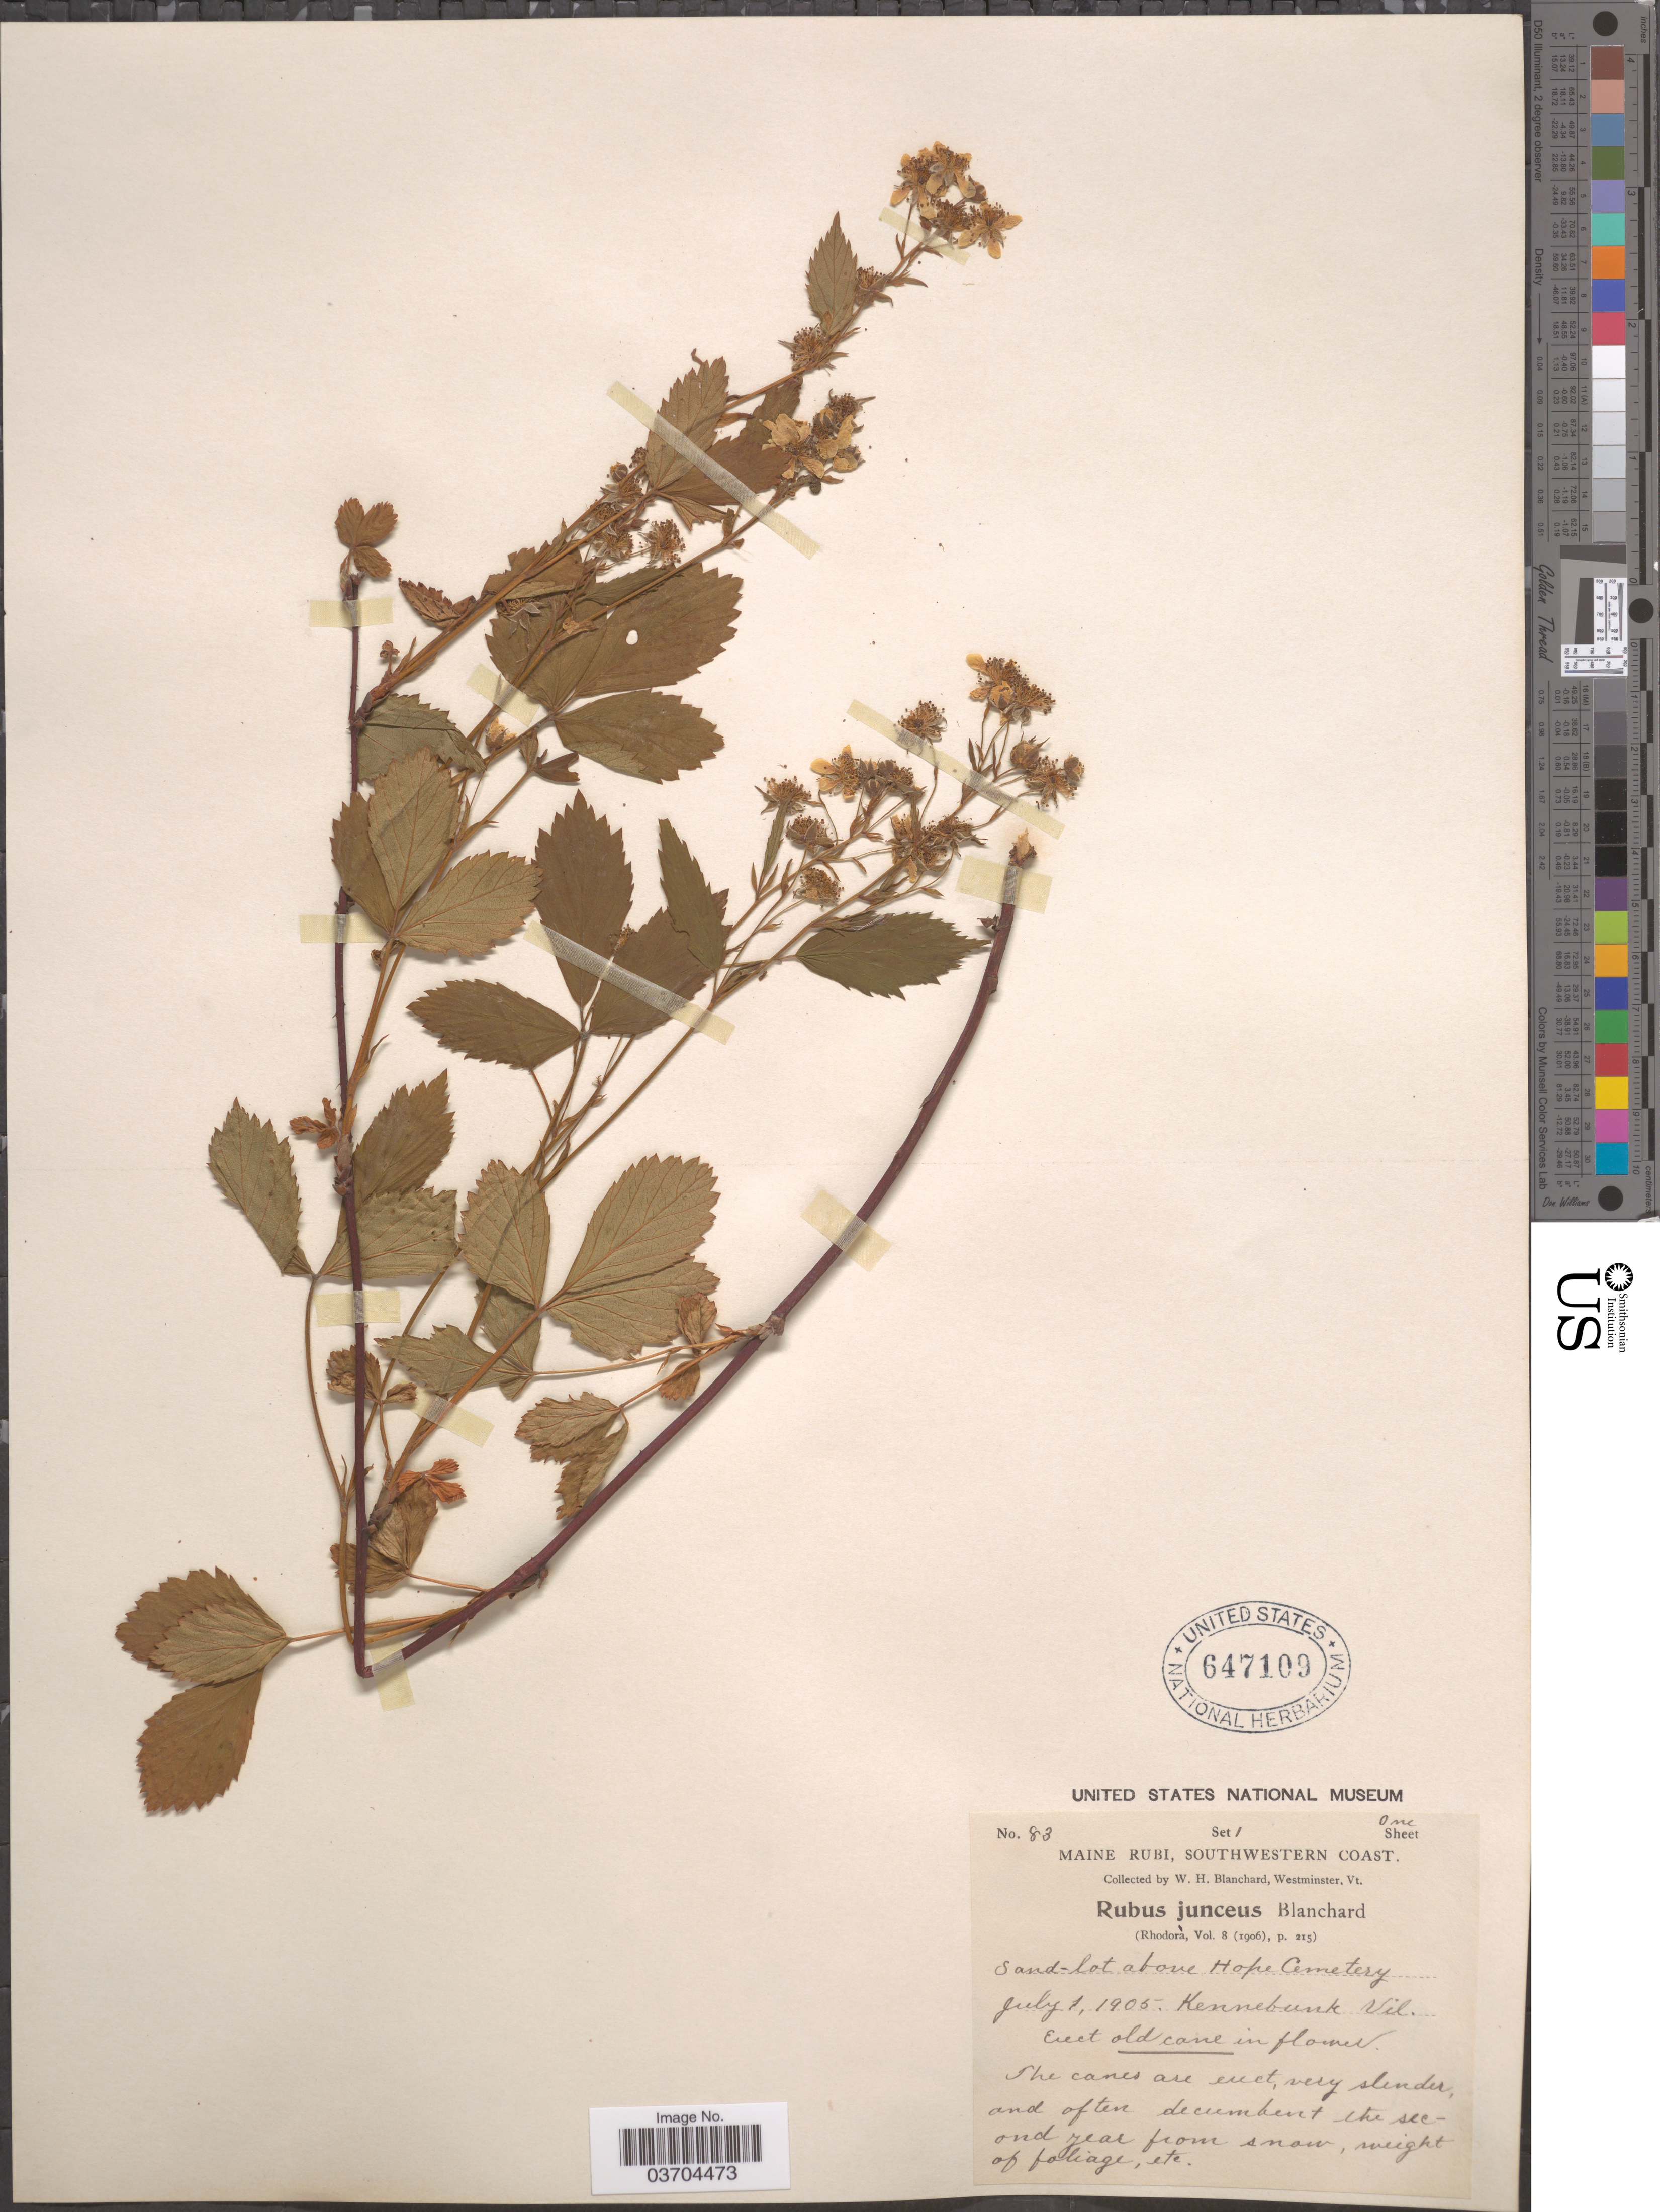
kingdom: Plantae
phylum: Tracheophyta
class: Magnoliopsida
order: Rosales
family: Rosaceae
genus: Rubus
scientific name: Rubus junceus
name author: Blanch.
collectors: W. H. Blanchard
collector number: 83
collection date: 1905-07-01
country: United States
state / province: Maine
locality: Maine Rubi, Southwestern coast. Above Hope Cemetery. Kennebunk Vil.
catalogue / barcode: US 647109